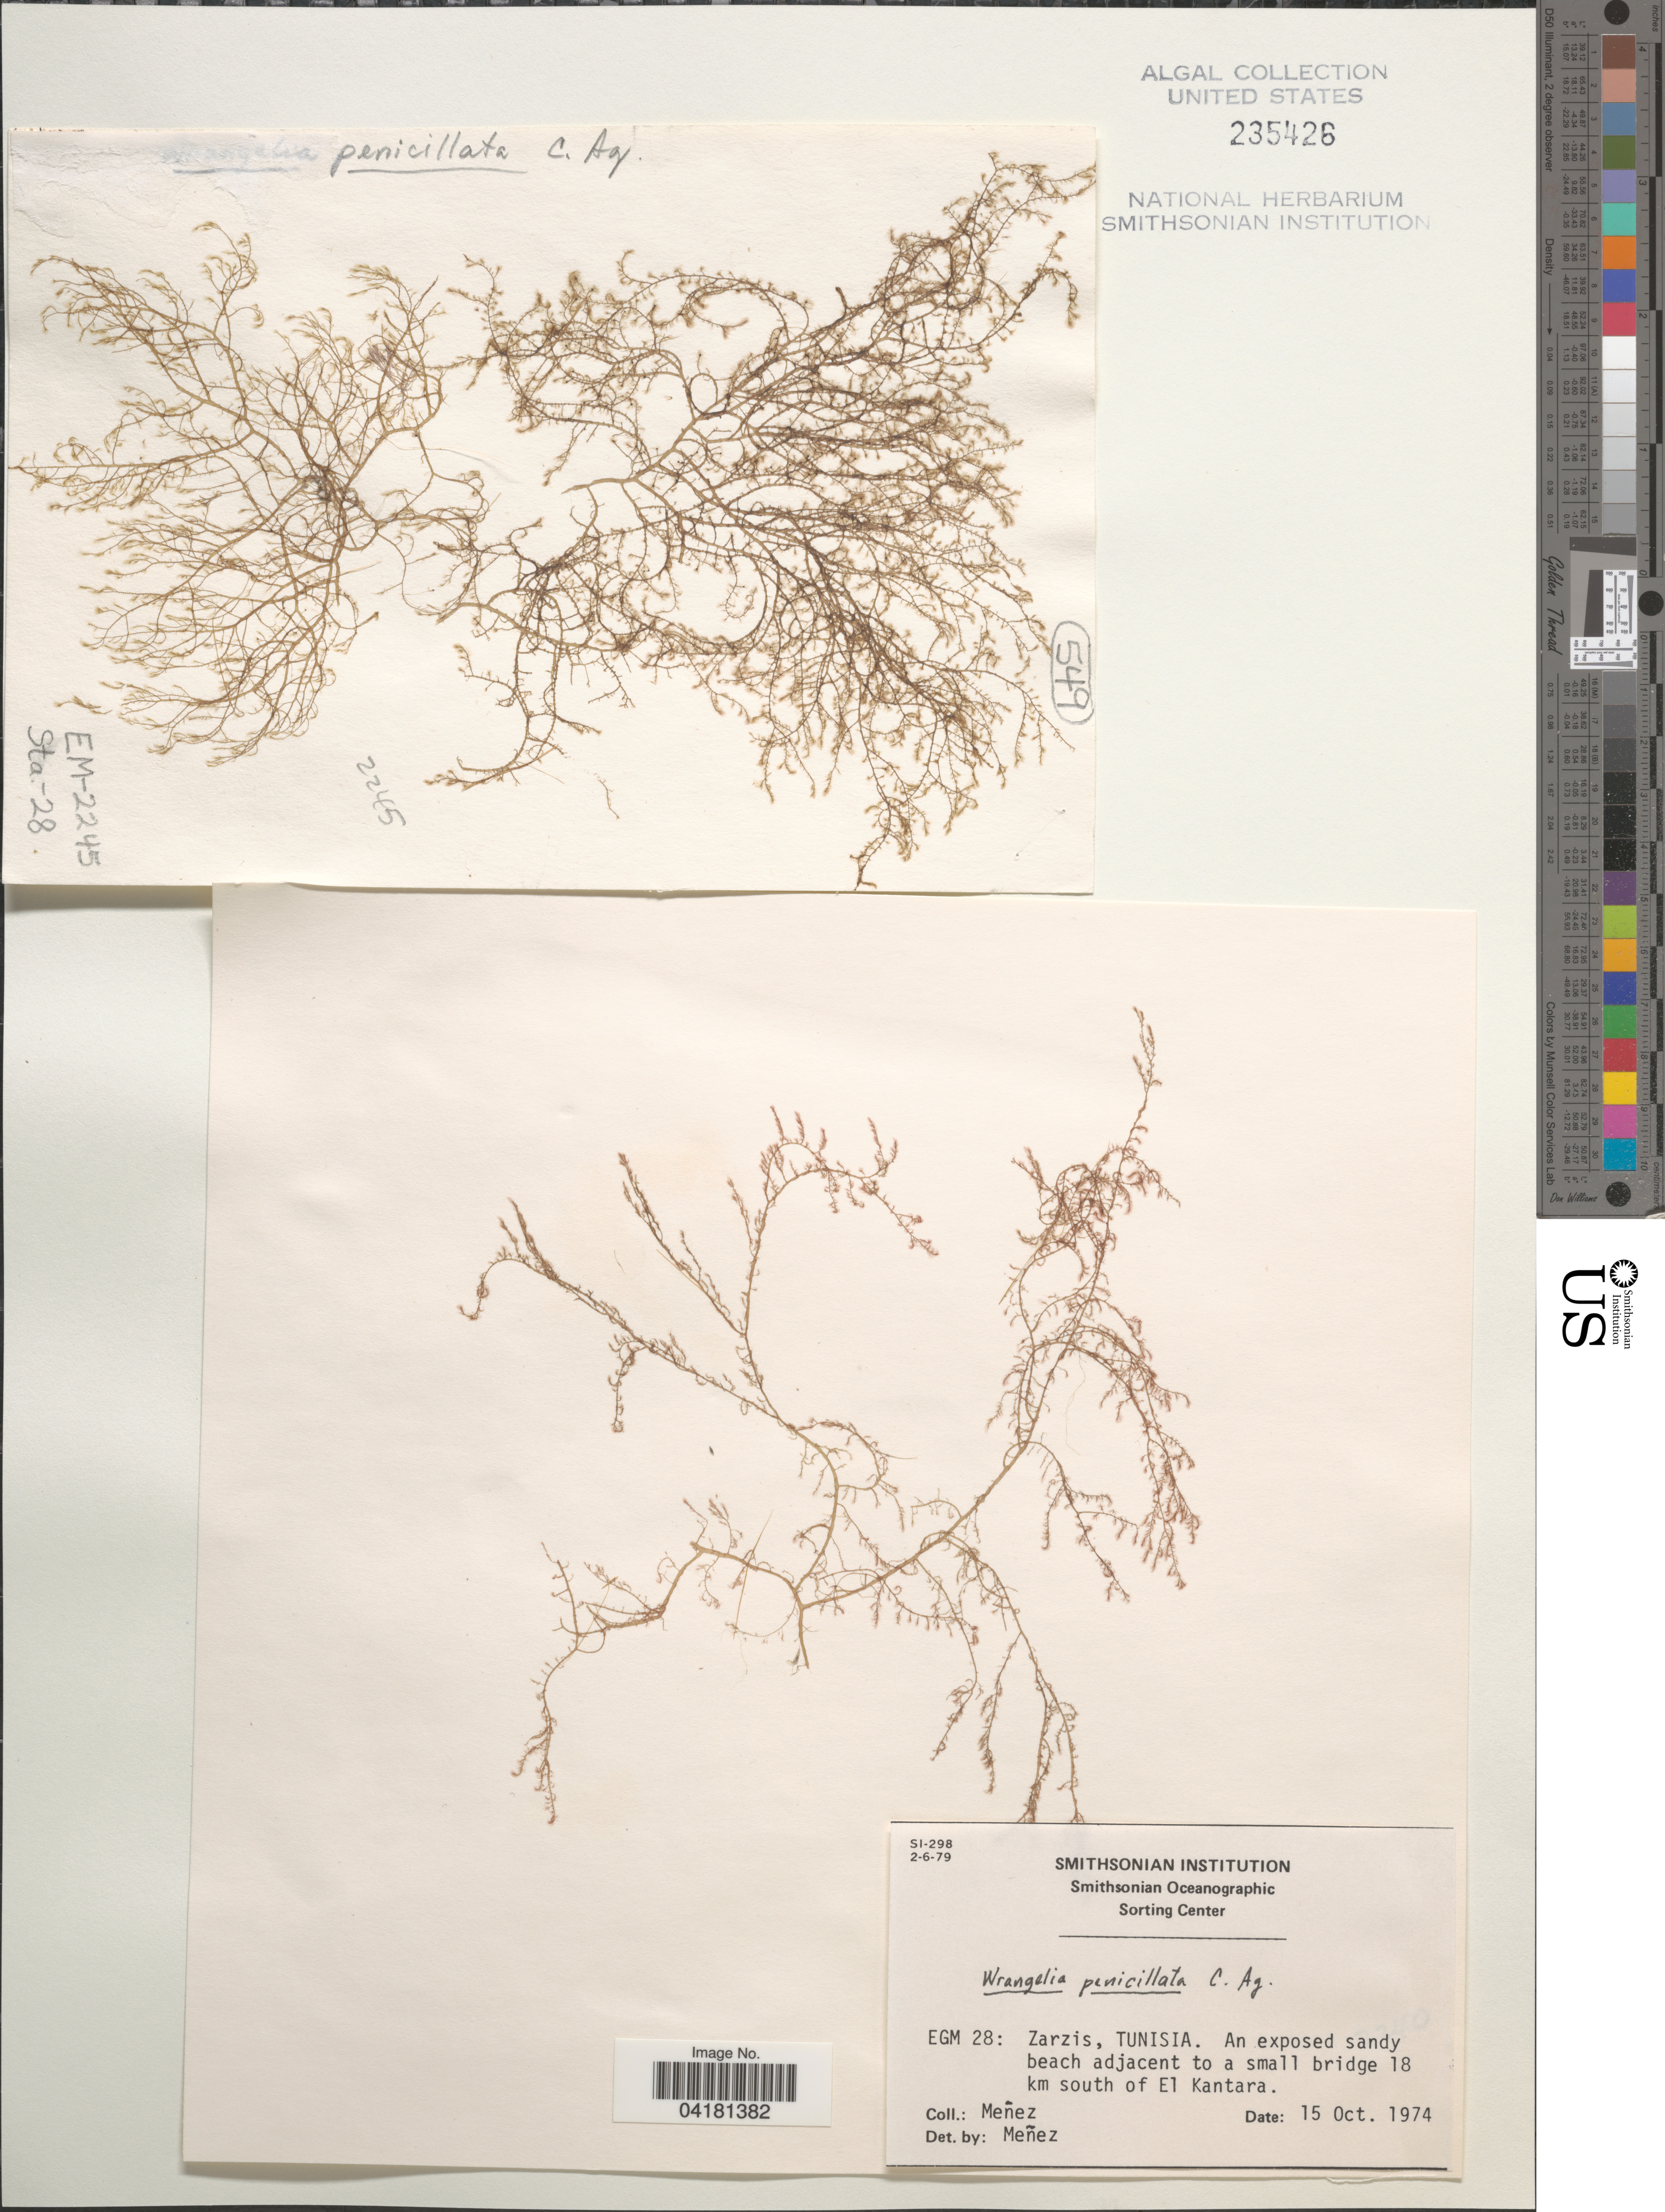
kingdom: Plantae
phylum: Rhodophyta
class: Florideophyceae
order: Ceramiales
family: Wrangeliaceae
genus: Wrangelia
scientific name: Wrangelia penicillata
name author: (C. Agardh) C. Agardh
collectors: Menez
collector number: EGM28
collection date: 1974-10-15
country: Tunisia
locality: Zarzis. An exposed sandy beach adjacent to a small bridge 18 km south of El Kantara.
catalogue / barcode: US 235426